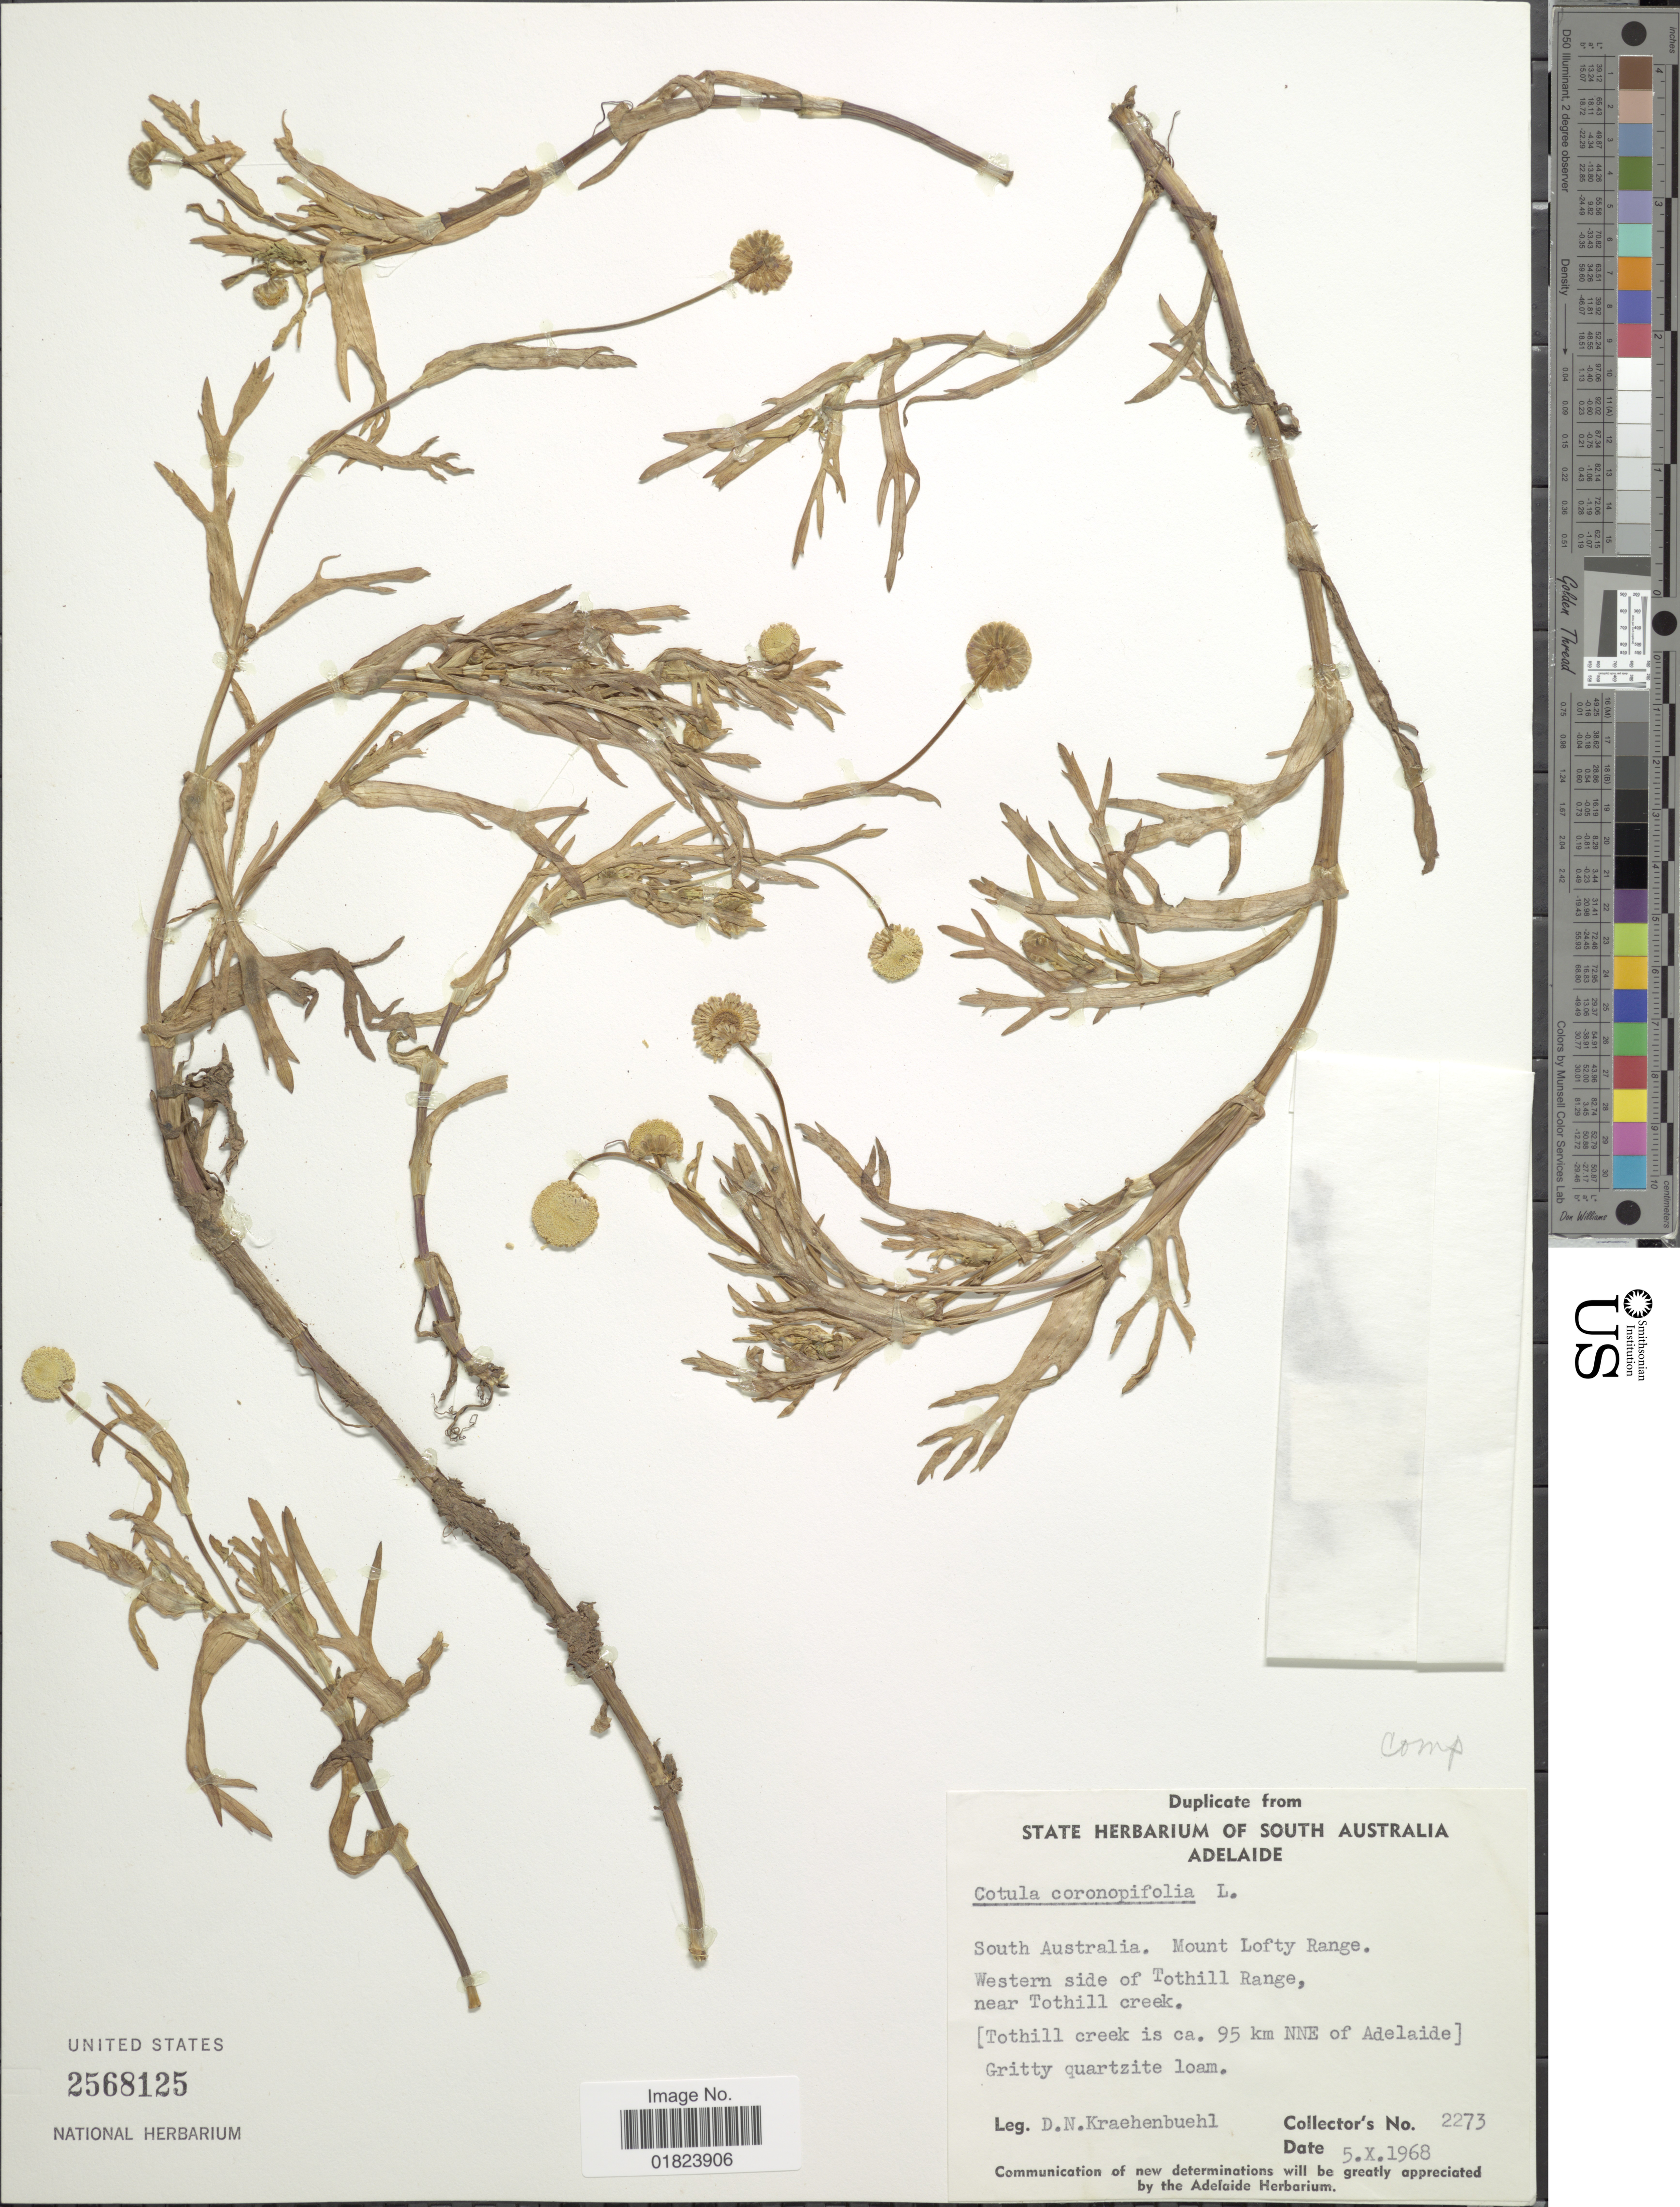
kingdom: Plantae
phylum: Tracheophyta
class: Magnoliopsida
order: Asterales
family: Asteraceae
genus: Cotula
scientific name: Cotula coronopifolia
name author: L.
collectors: D. Kraehenbuehl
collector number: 2273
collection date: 1968-10-05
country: Australia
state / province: South Australia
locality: Mount Lofty Range, western side of Tothill Range, near Tothill creek (Tothill creek is ca. 95 km NNE of Adelaide).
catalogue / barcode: US 2568125